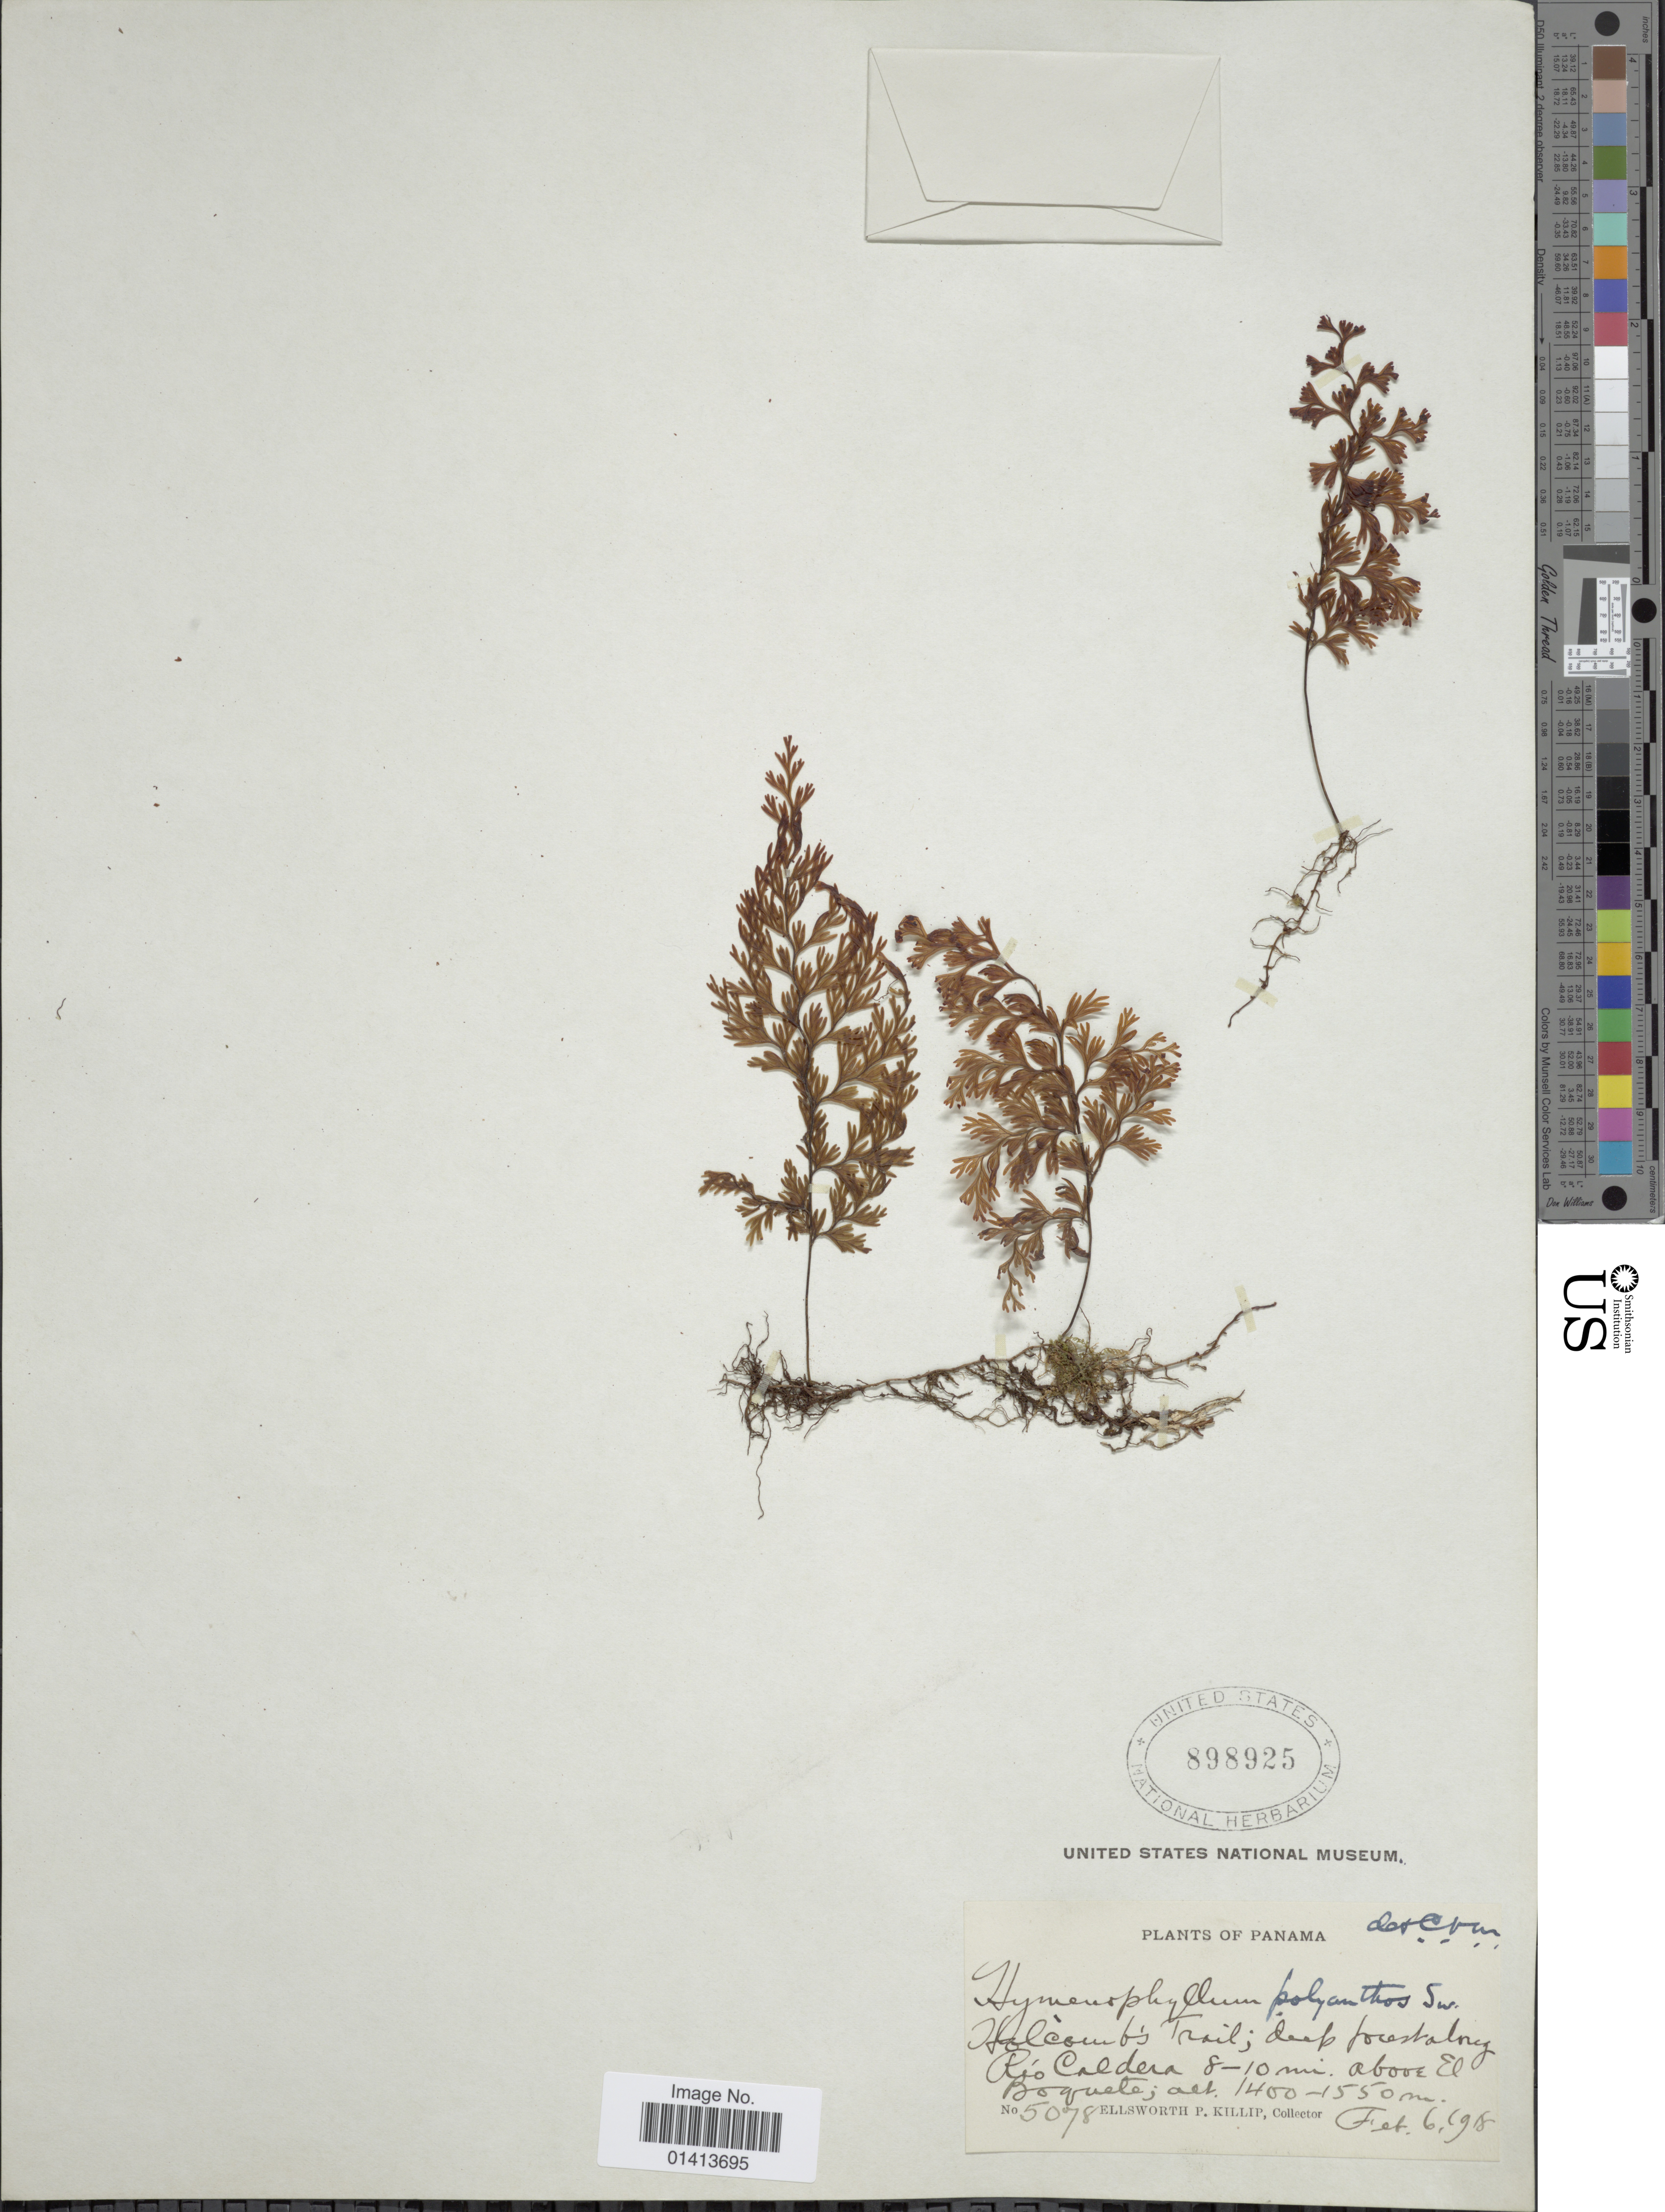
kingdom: Plantae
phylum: Tracheophyta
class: Polypodiopsida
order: Hymenophyllales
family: Hymenophyllaceae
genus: Hymenophyllum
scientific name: Hymenophyllum costaricanum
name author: Bosch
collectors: E. P. Killip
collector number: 5078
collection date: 1918-02-06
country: Panama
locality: Holcomb's TRail; deep forest along Rio Caldera 8-10 mi above El Boquete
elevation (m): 1400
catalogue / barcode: US 898925